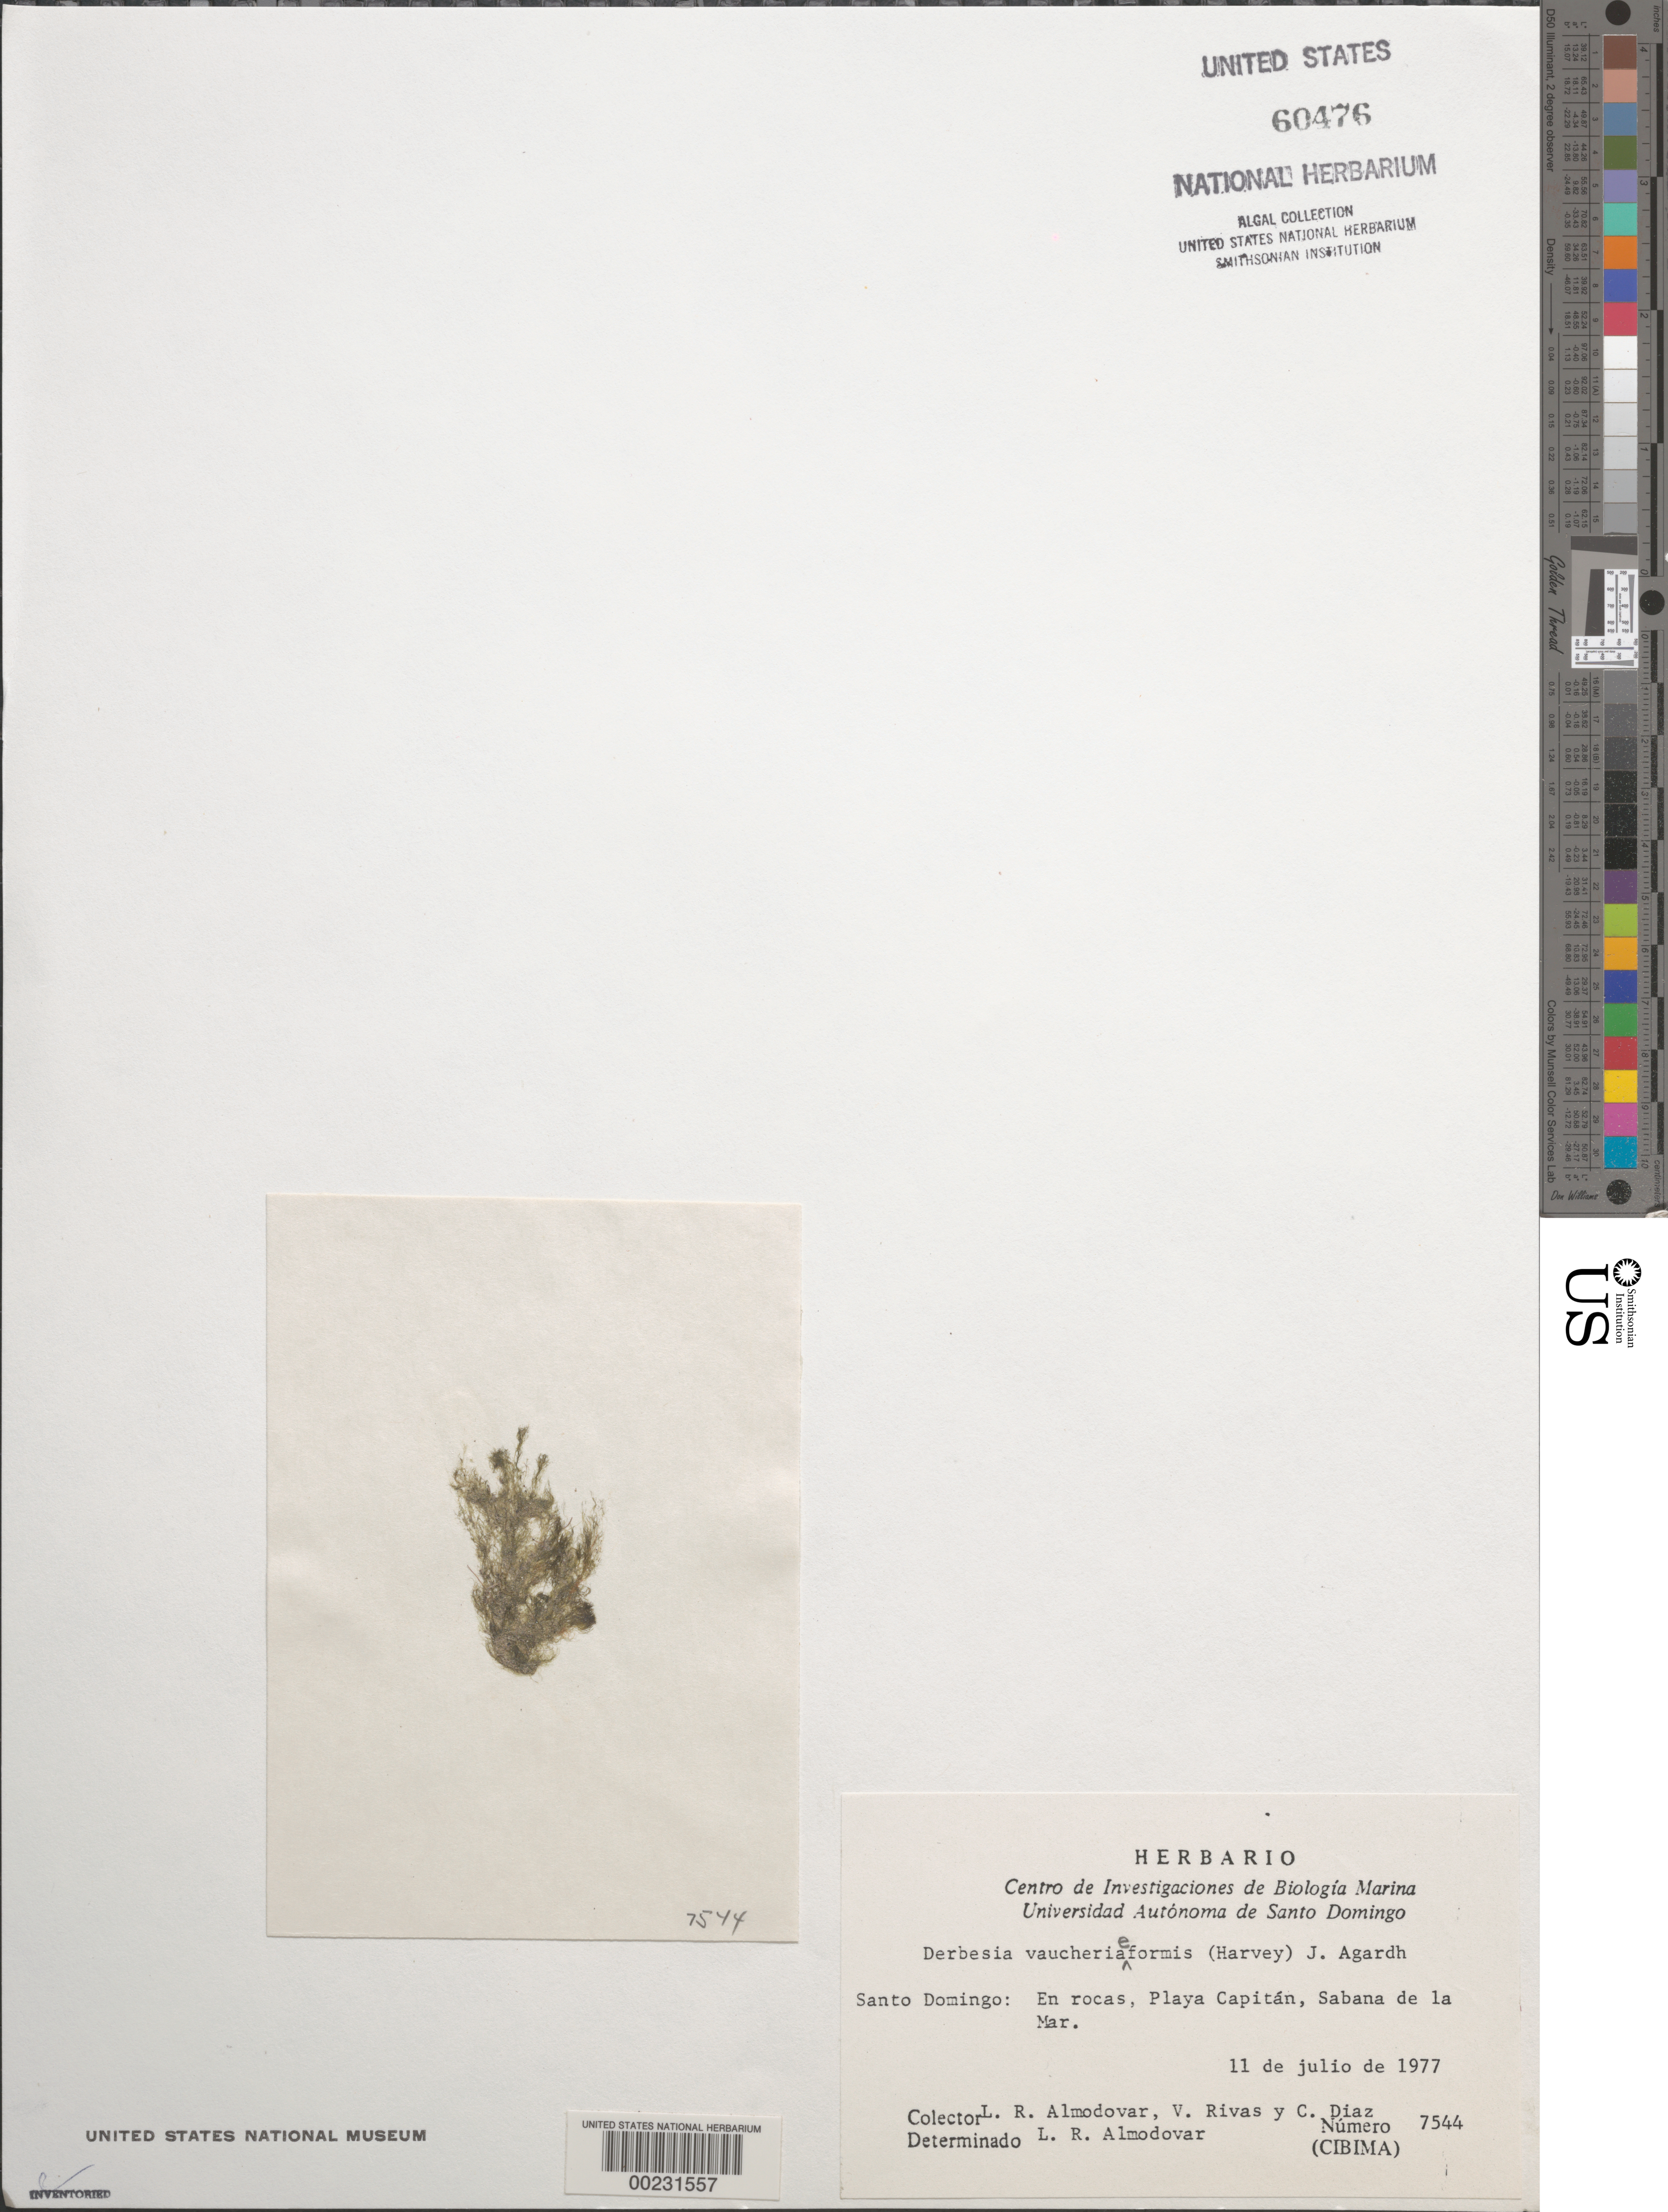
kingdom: Plantae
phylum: Chlorophyta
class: Ulvophyceae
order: Bryopsidales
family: Derbesiaceae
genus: Derbesia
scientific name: Derbesia vaucheriaeformis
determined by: Almodovar, L. R.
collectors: L. Almodovar, V. Rivas & C. Díaz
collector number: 7544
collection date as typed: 11 Jul 1977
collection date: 1977-07-11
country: Dominican Republic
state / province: El Seibo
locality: Playa Capitan, Sabana de la Mar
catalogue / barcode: US 60476